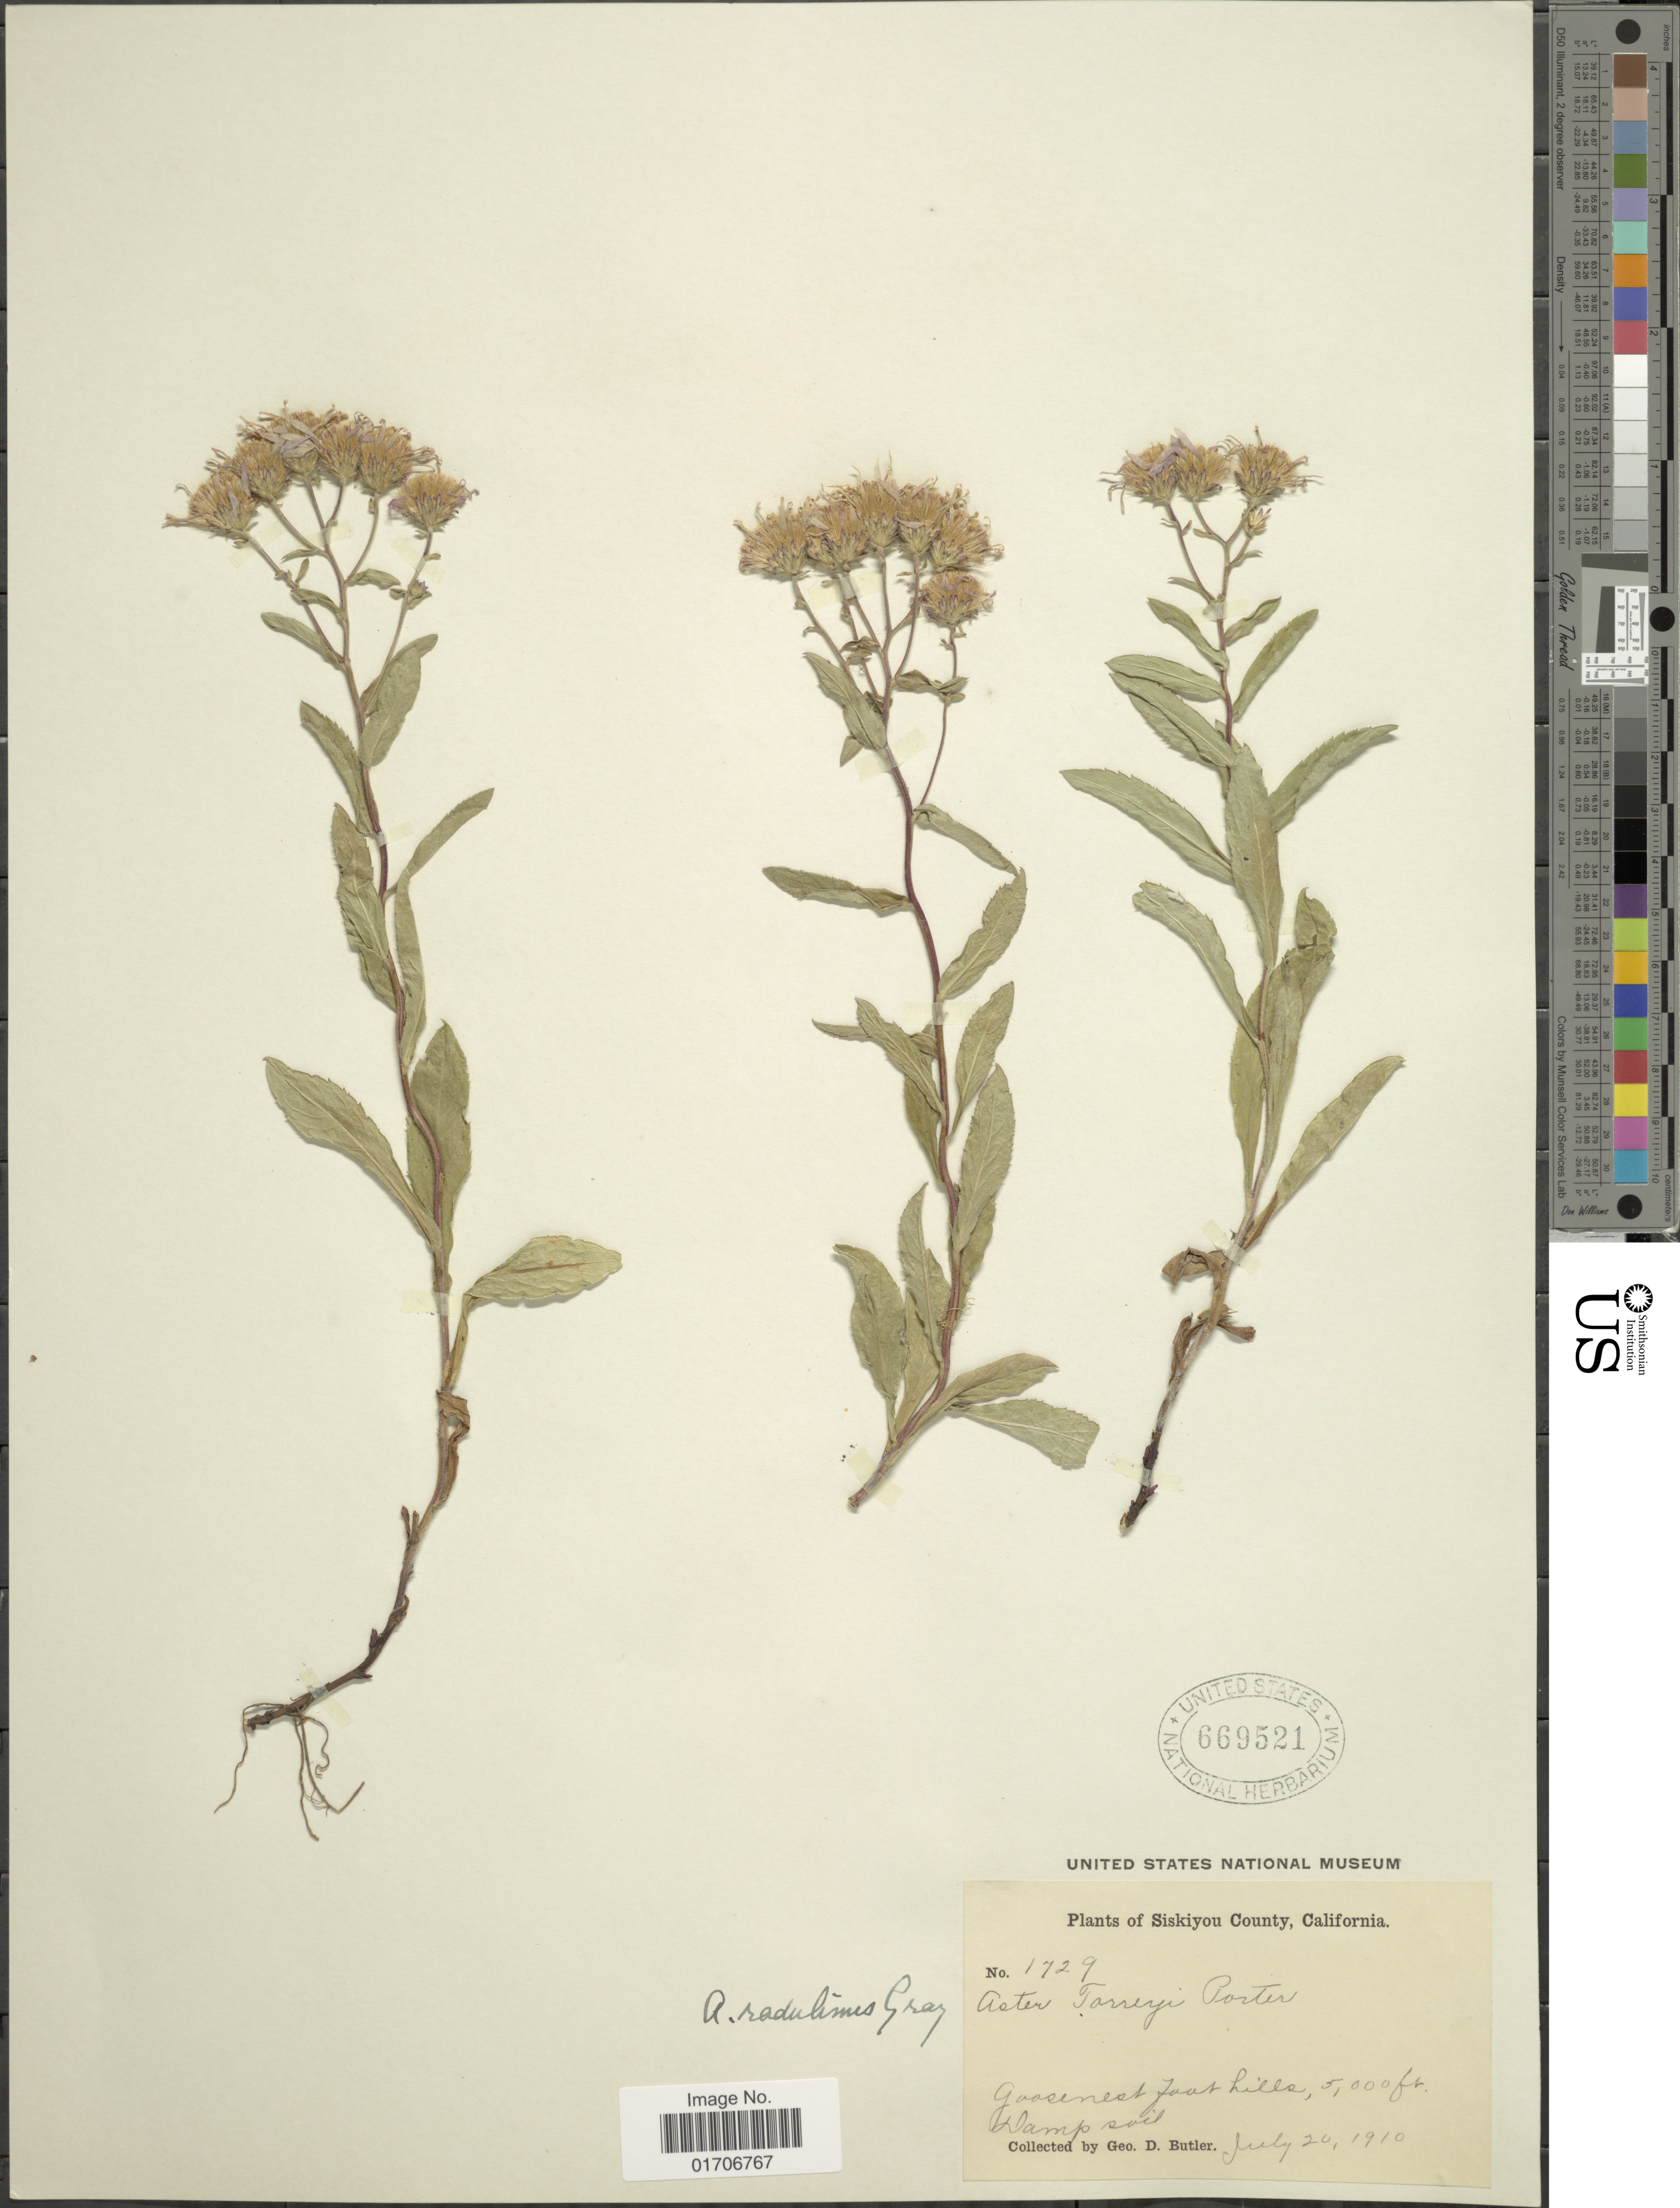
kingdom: Plantae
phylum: Tracheophyta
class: Magnoliopsida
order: Asterales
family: Asteraceae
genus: Eurybia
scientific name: Eurybia radulina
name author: (A. Gray) G.L. Nesom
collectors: G. D. Butler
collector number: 1729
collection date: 1910-07-20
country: United States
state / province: California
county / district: Siskiyou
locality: Siskiyou County, California. Goosenest foot hills.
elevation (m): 1524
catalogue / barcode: US 669521